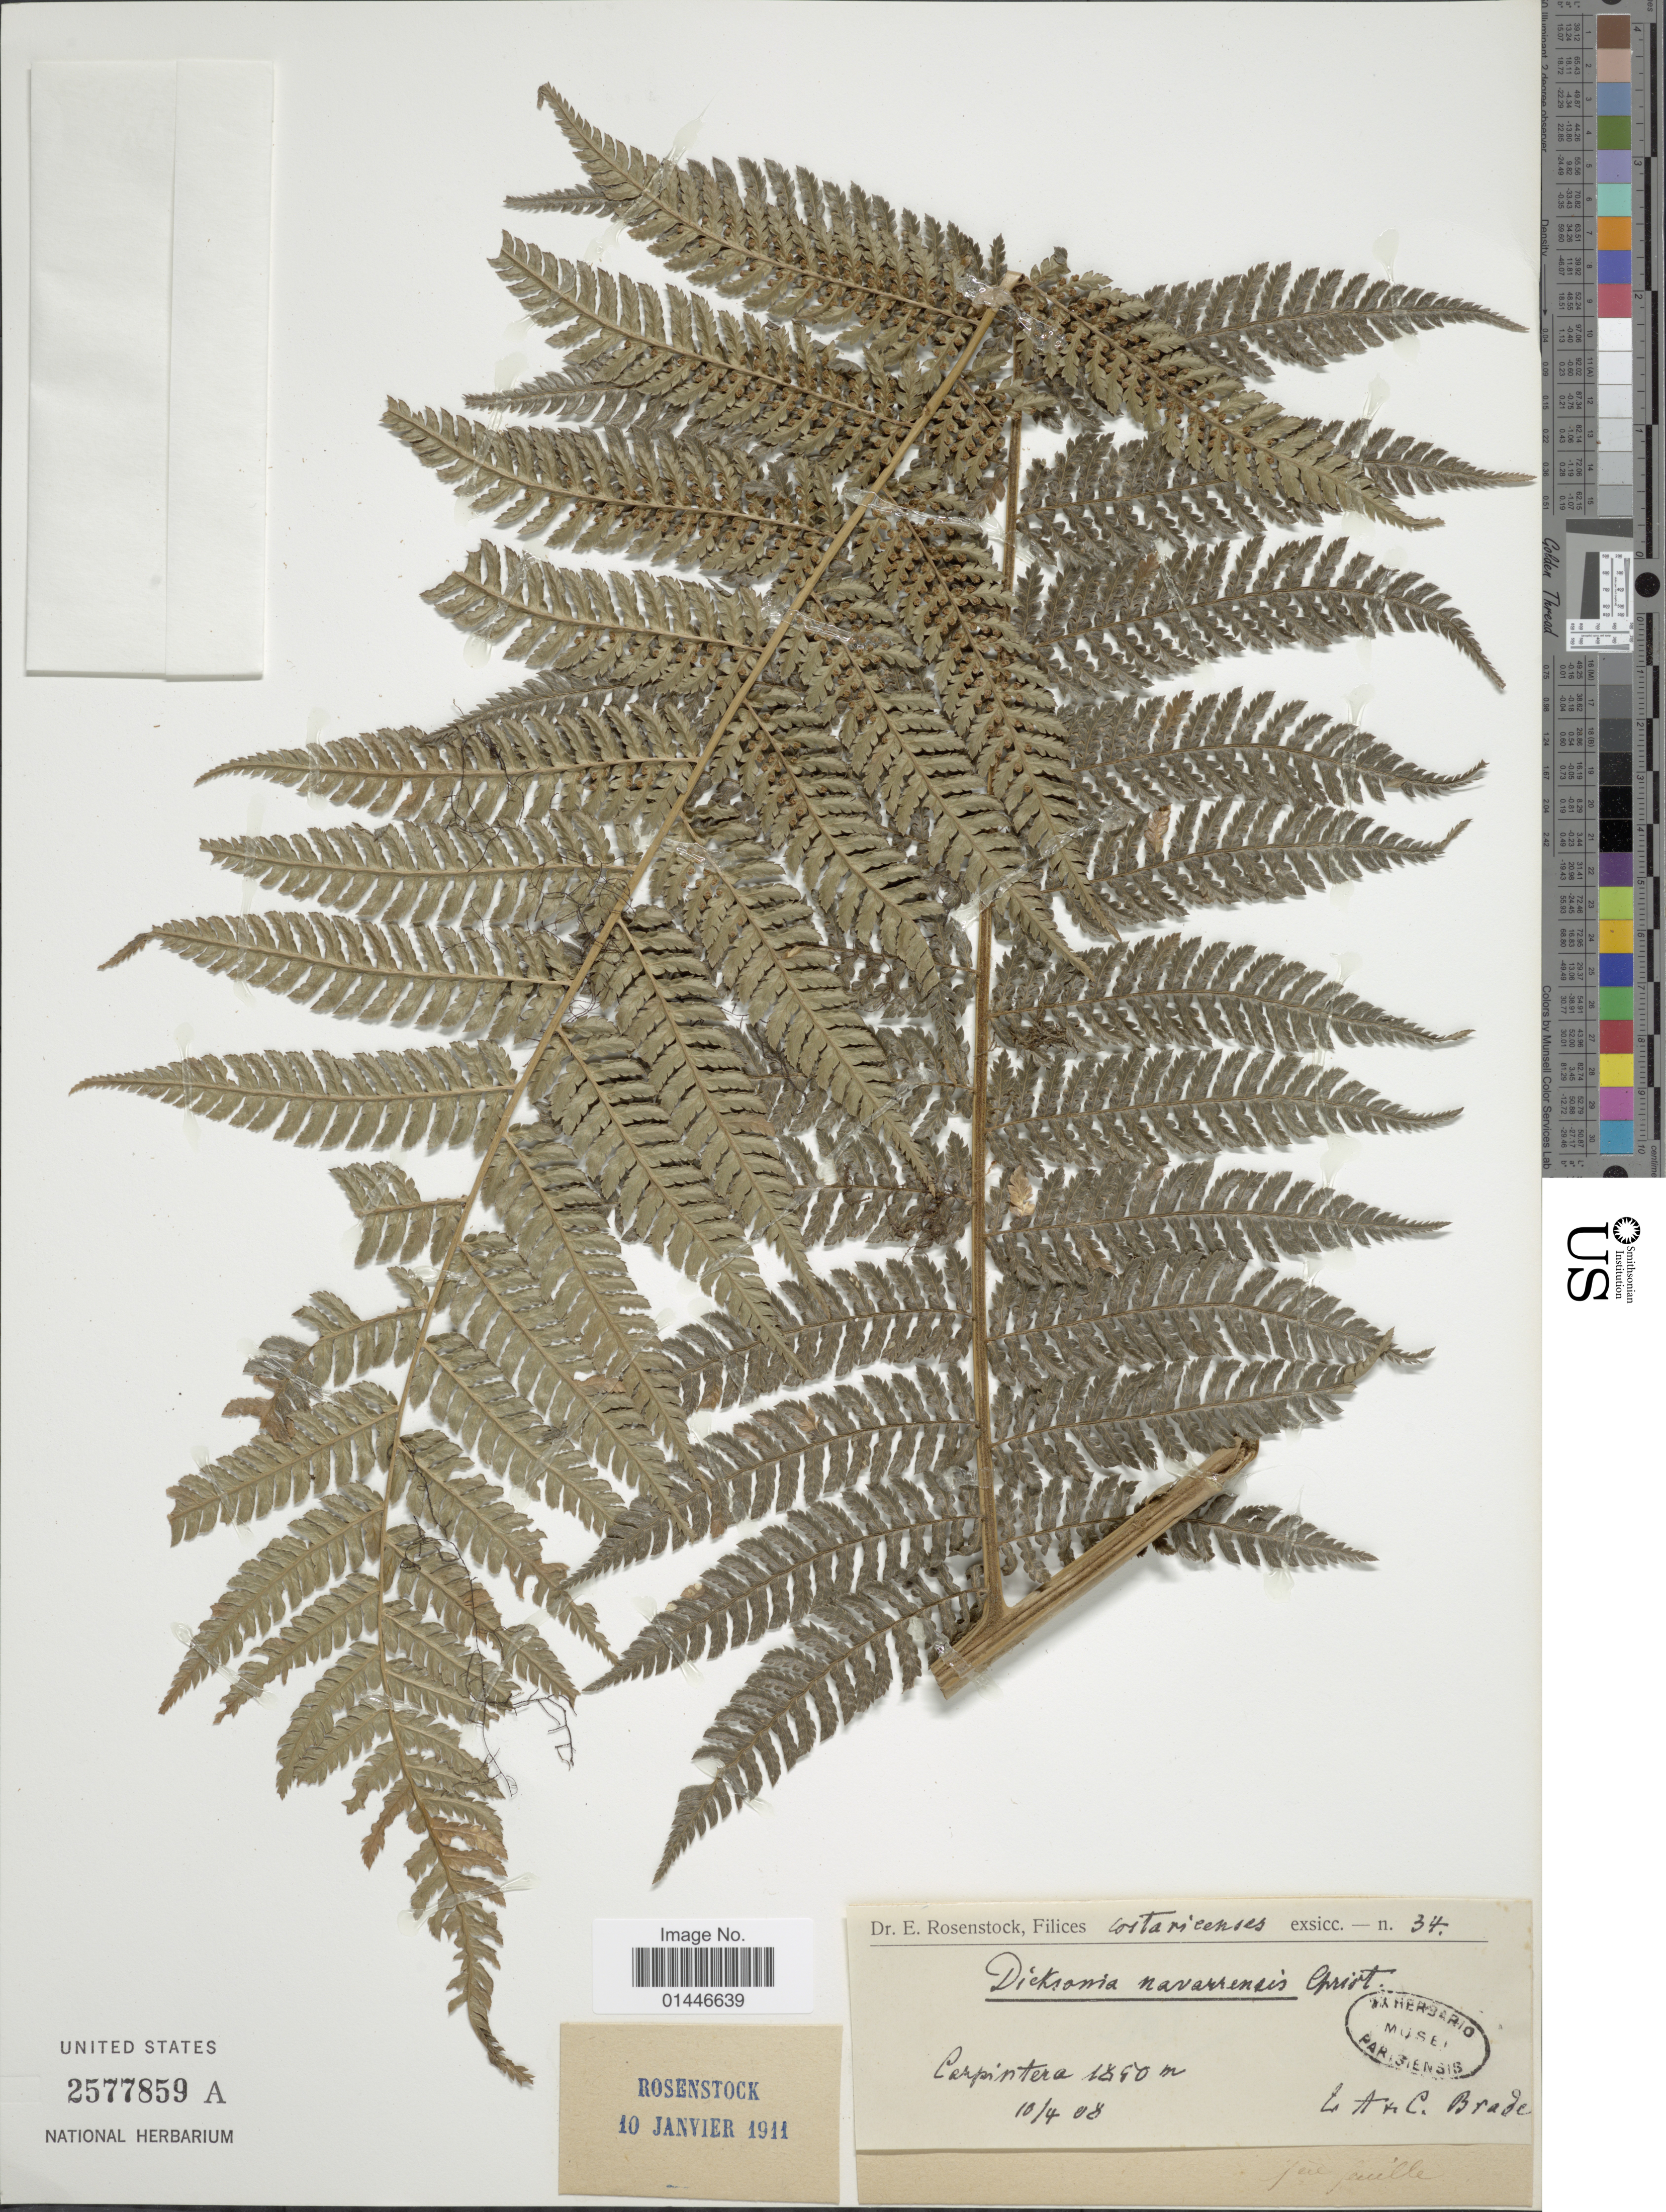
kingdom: Plantae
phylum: Tracheophyta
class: Polypodiopsida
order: Cyatheales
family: Dicksoniaceae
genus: Dicksonia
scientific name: Dicksonia gigantea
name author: H. Karst.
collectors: A. C. Brade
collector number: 34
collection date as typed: Transcribed d/m/y: 10/4/08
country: Costa Rica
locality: Carpintera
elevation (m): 1850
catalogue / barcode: US 2577859A